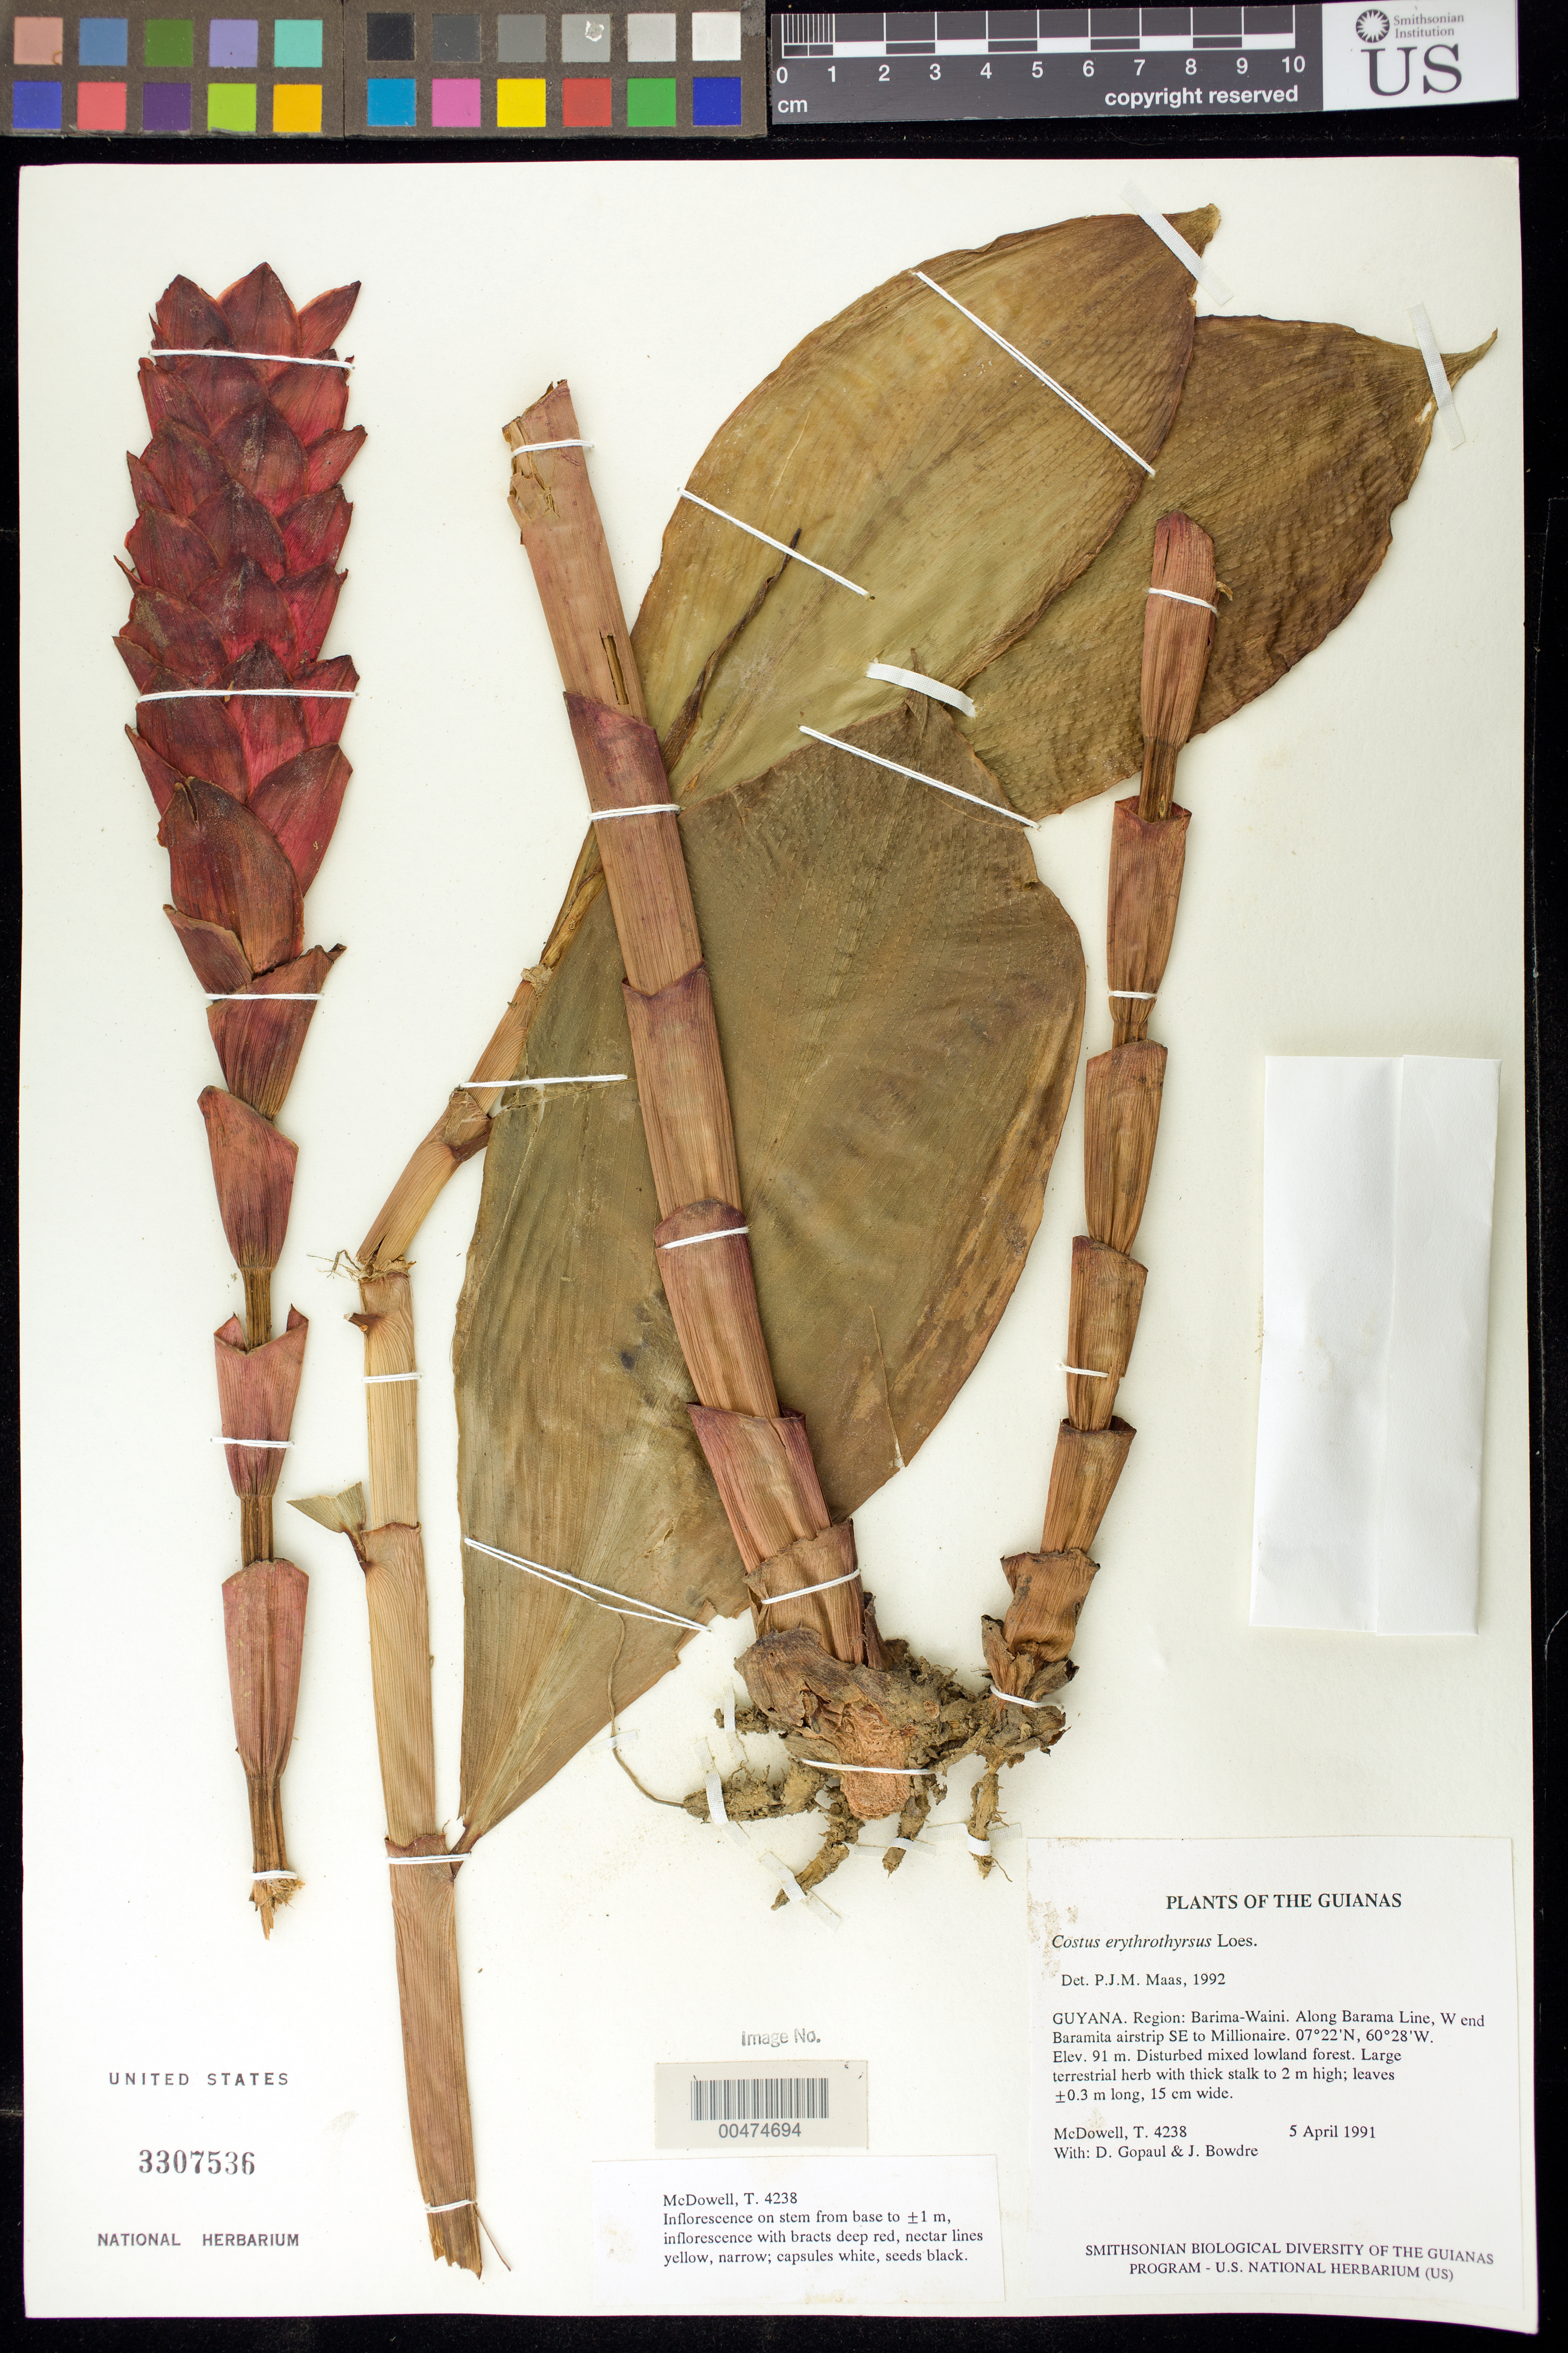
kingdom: Plantae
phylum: Tracheophyta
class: Liliopsida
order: Zingiberales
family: Costaceae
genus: Costus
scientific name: Costus erythrothyrsus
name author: Loes.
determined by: Maas, Paul J. M.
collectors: T. McDowell, D. Gopaul & J. Bowdre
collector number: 4238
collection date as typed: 5 April 1991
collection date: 1991-04-05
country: Guyana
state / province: Barima-Waini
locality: Along Barama Line, W end Baramita airstrip SE to Millionaire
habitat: Disturbed mixed lowland forest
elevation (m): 91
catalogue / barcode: US 3307536